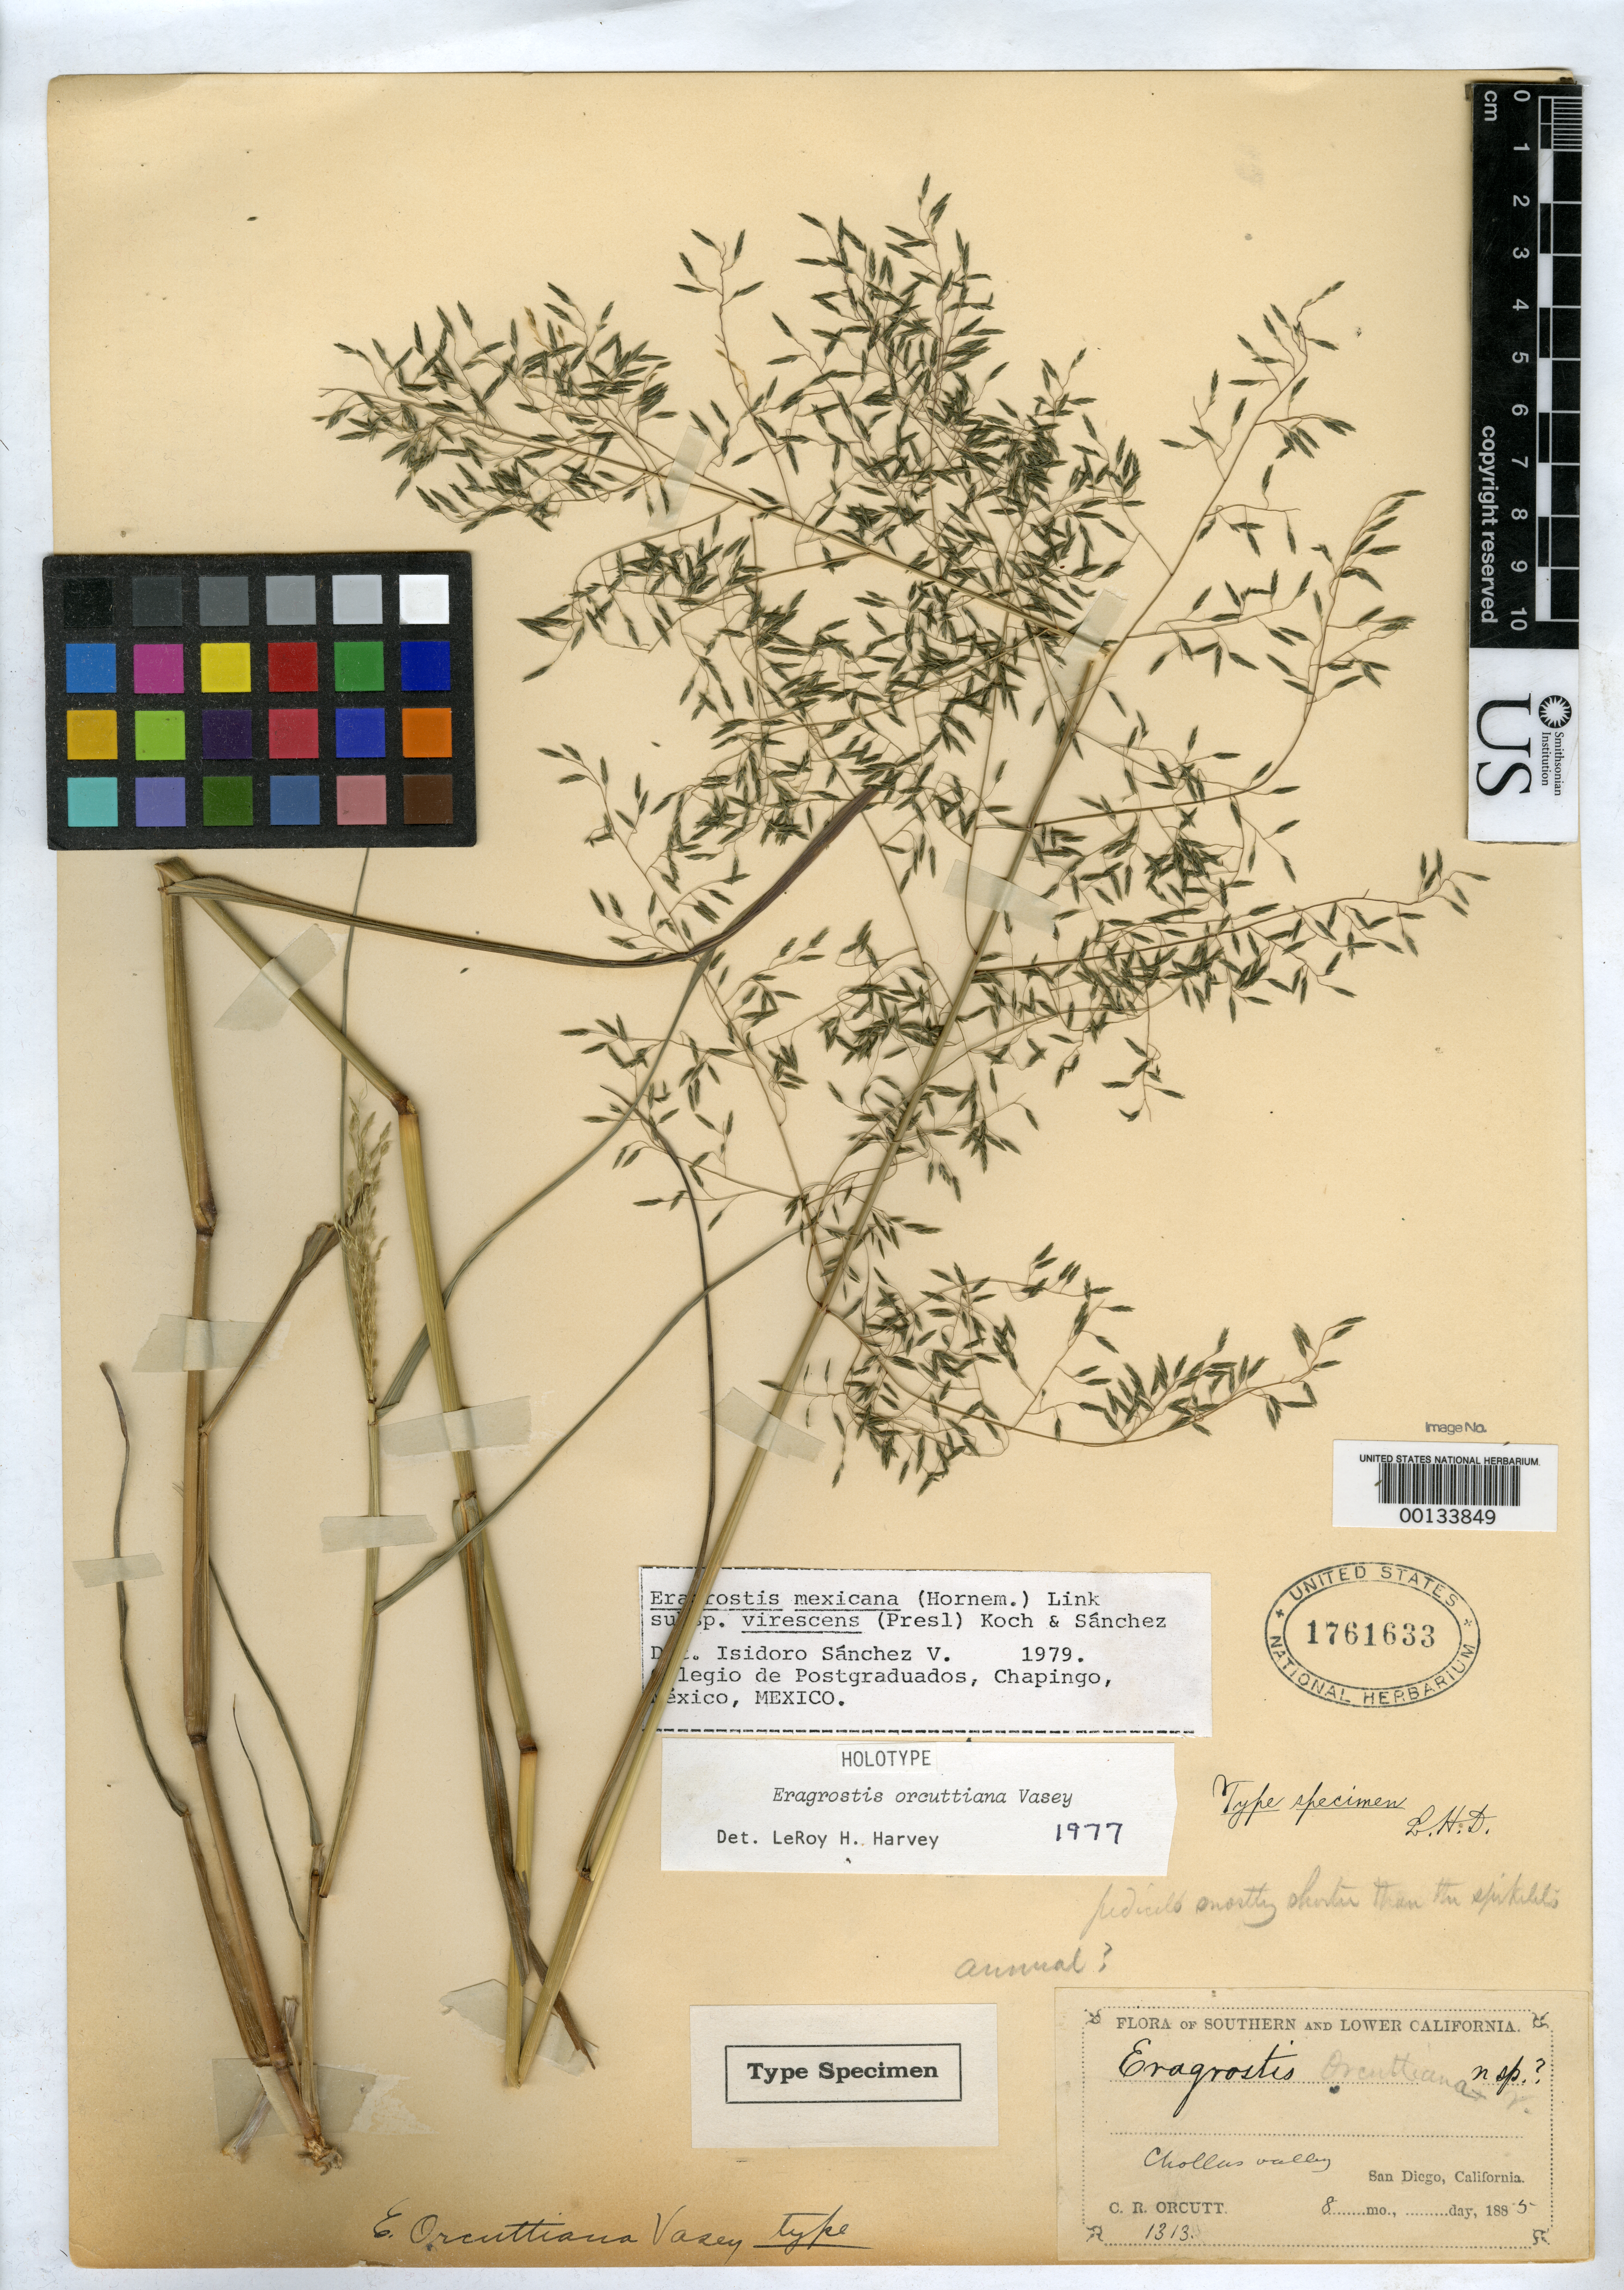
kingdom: Plantae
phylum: Tracheophyta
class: Liliopsida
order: Poales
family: Poaceae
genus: Eragrostis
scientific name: Eragrostis orcuttiana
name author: Vasey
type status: Holotype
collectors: C. R. Orcutt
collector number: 1313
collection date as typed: Aug 1885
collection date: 1885-08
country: United States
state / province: California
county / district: San Diego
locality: San Diego.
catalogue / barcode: US 1761633